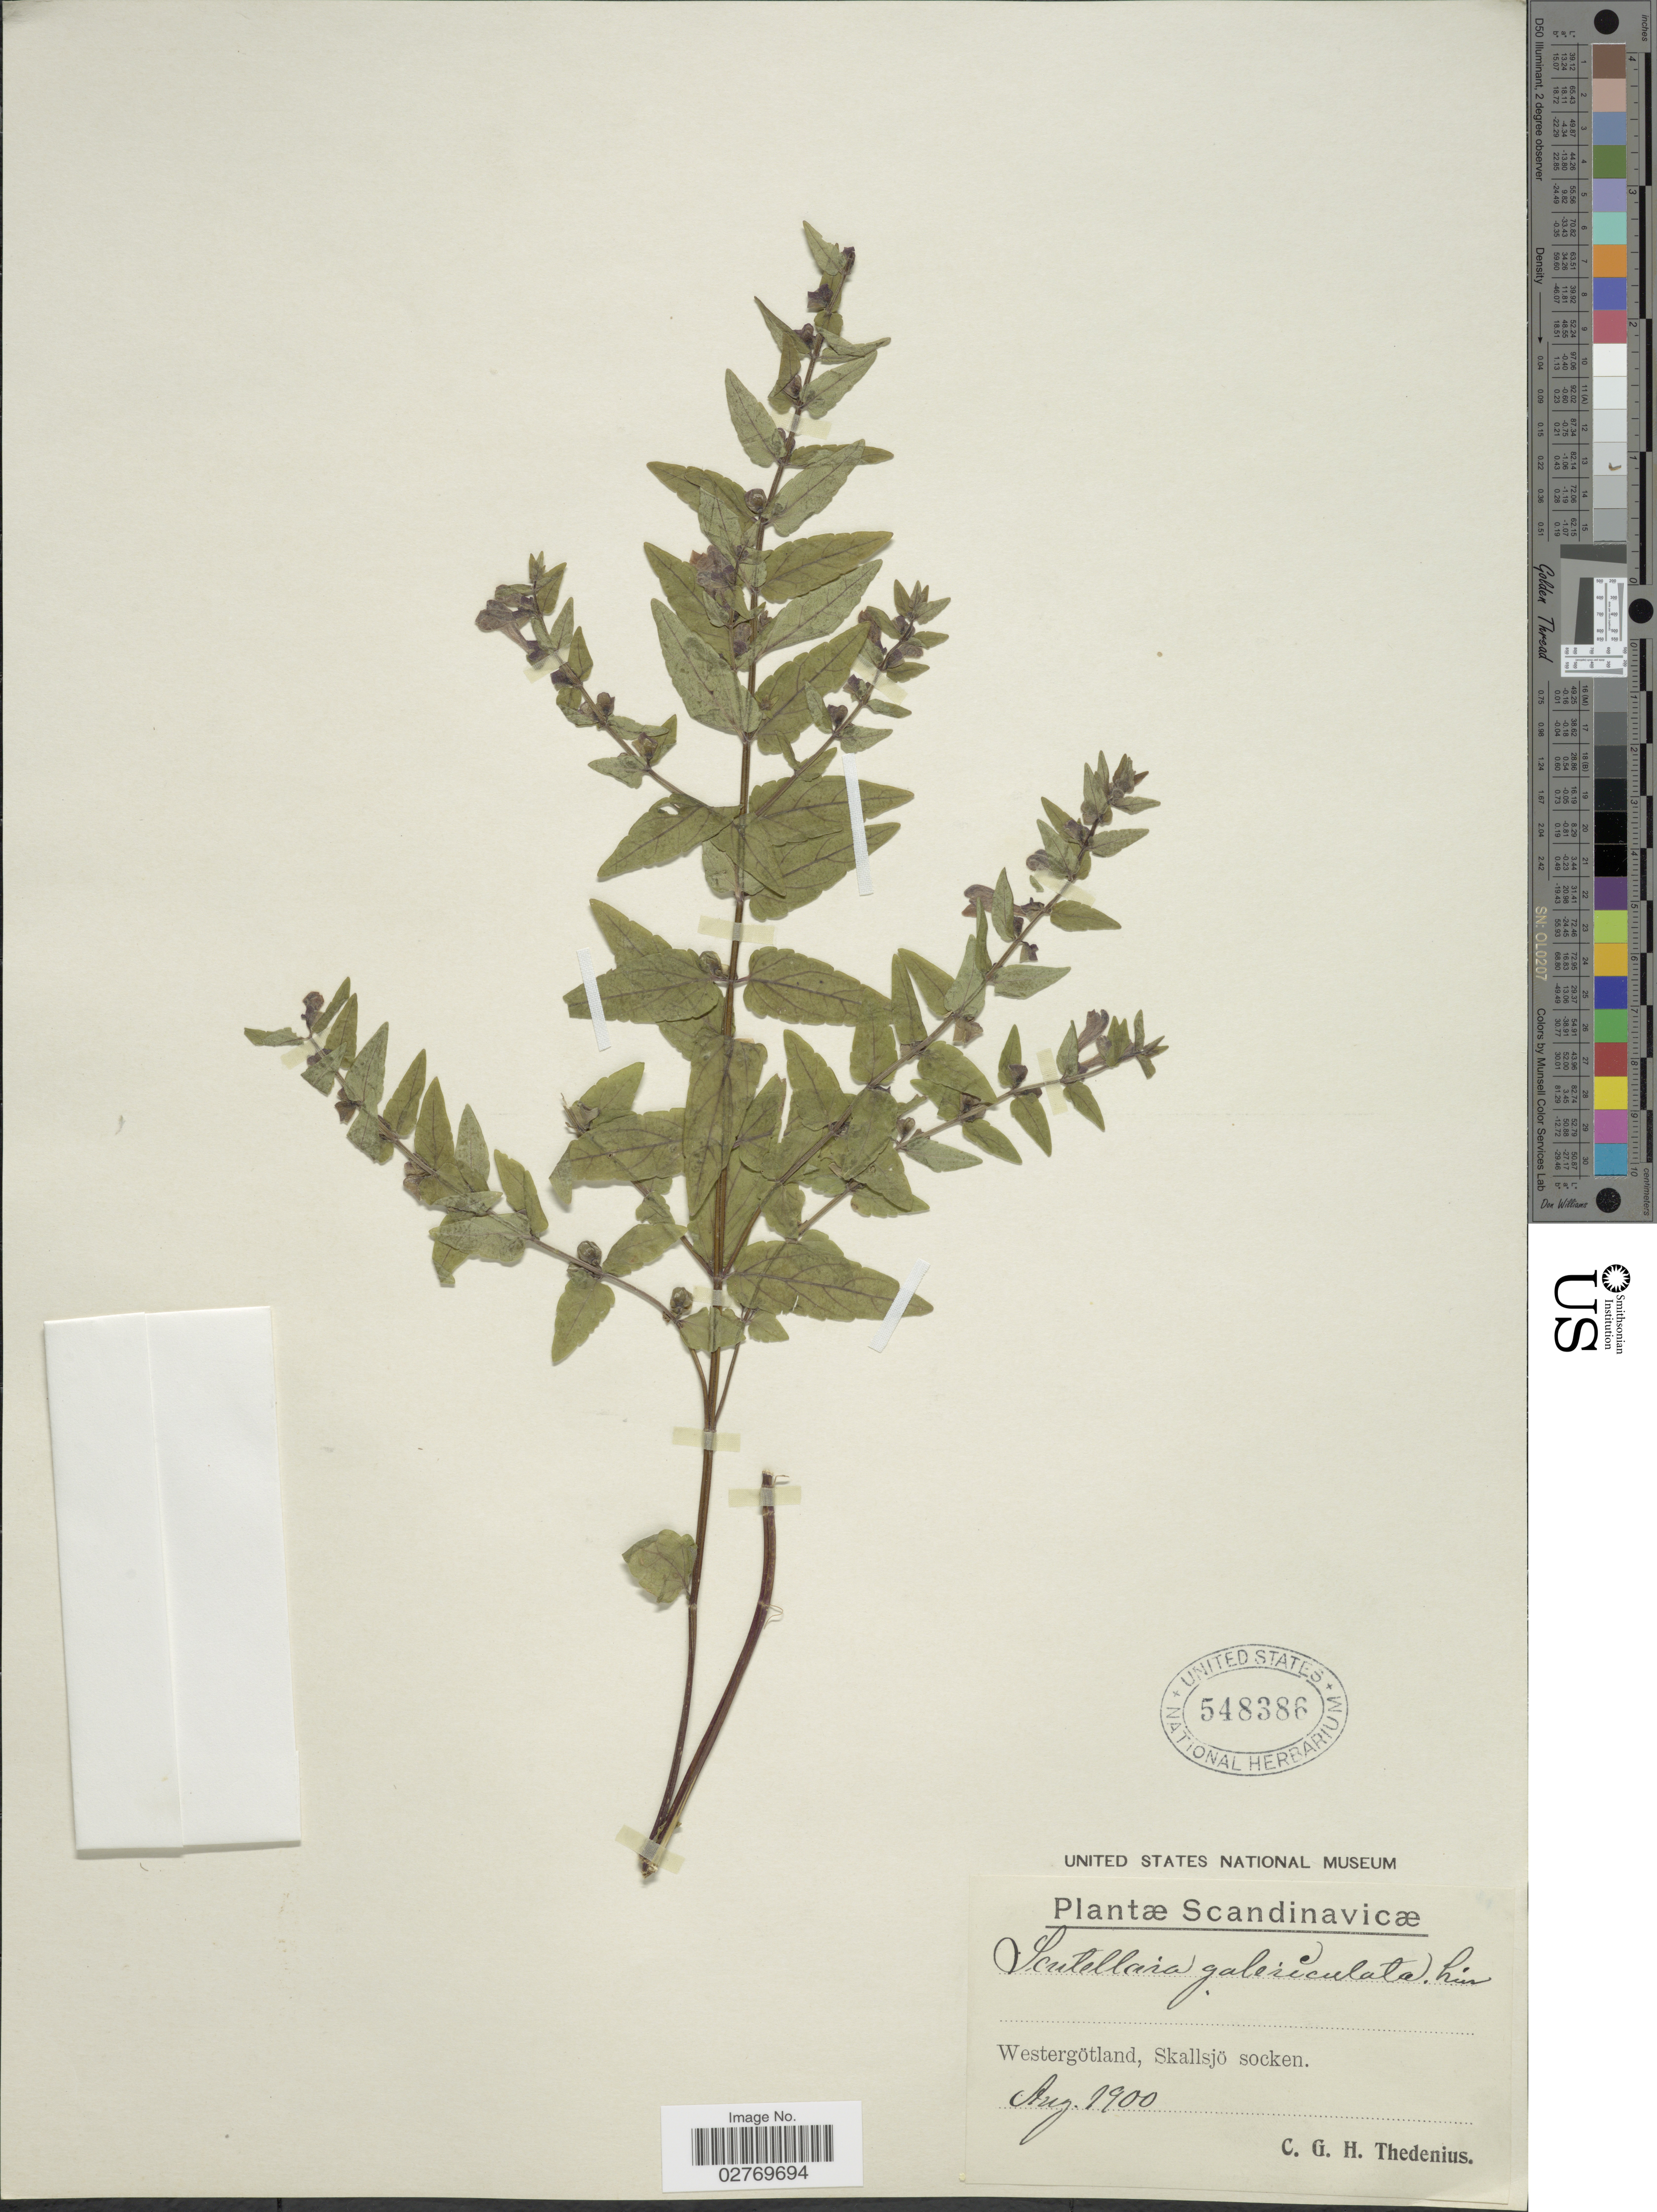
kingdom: Plantae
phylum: Tracheophyta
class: Magnoliopsida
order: Lamiales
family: Lamiaceae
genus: Scutellaria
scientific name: Scutellaria galericulata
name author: L.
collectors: C. Thedenius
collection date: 1900-08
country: Sweden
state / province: Västra Götaland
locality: Scandinavicæ. Westergötland, Skallsjö socken.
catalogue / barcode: US 548386